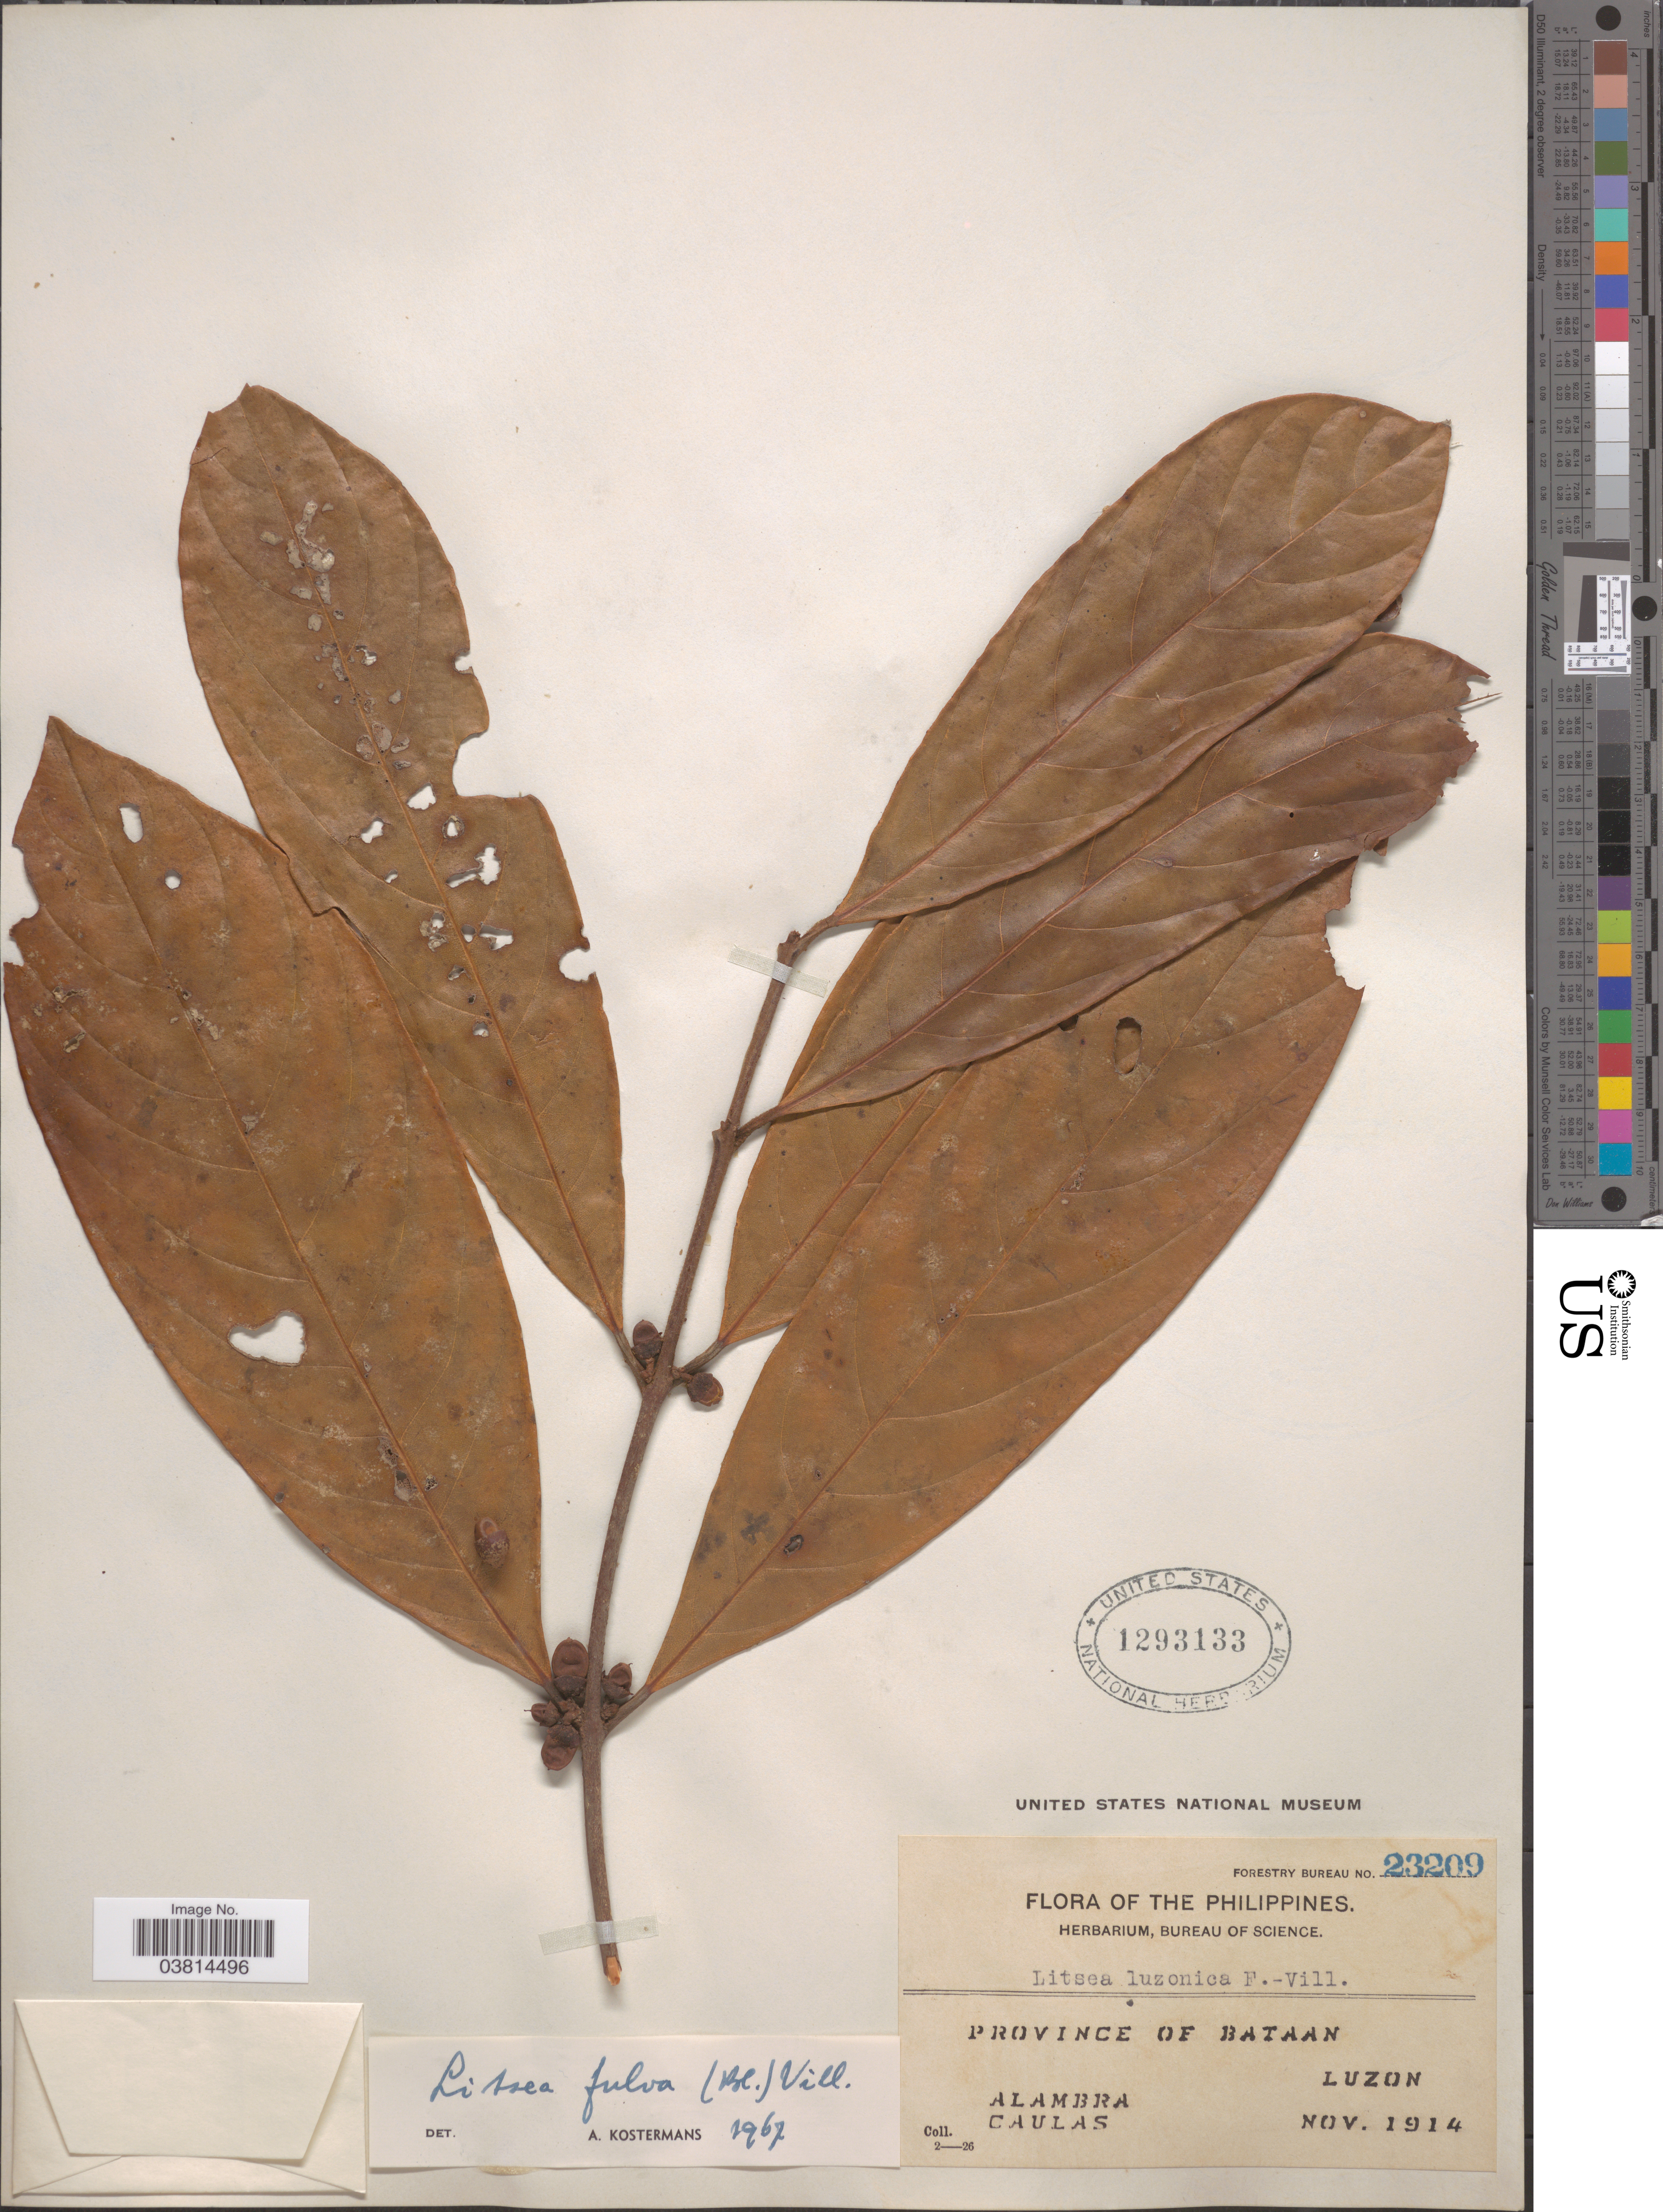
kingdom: Plantae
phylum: Tracheophyta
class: Magnoliopsida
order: Laurales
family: Lauraceae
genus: Litsea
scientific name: Litsea fulva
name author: (Blume) Fern.-Vill.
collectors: -. Alambra & Caulas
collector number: Forestry Bureau 23209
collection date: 1914-11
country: Philippines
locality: Province of Bataan. Luzon.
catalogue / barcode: US 1293133